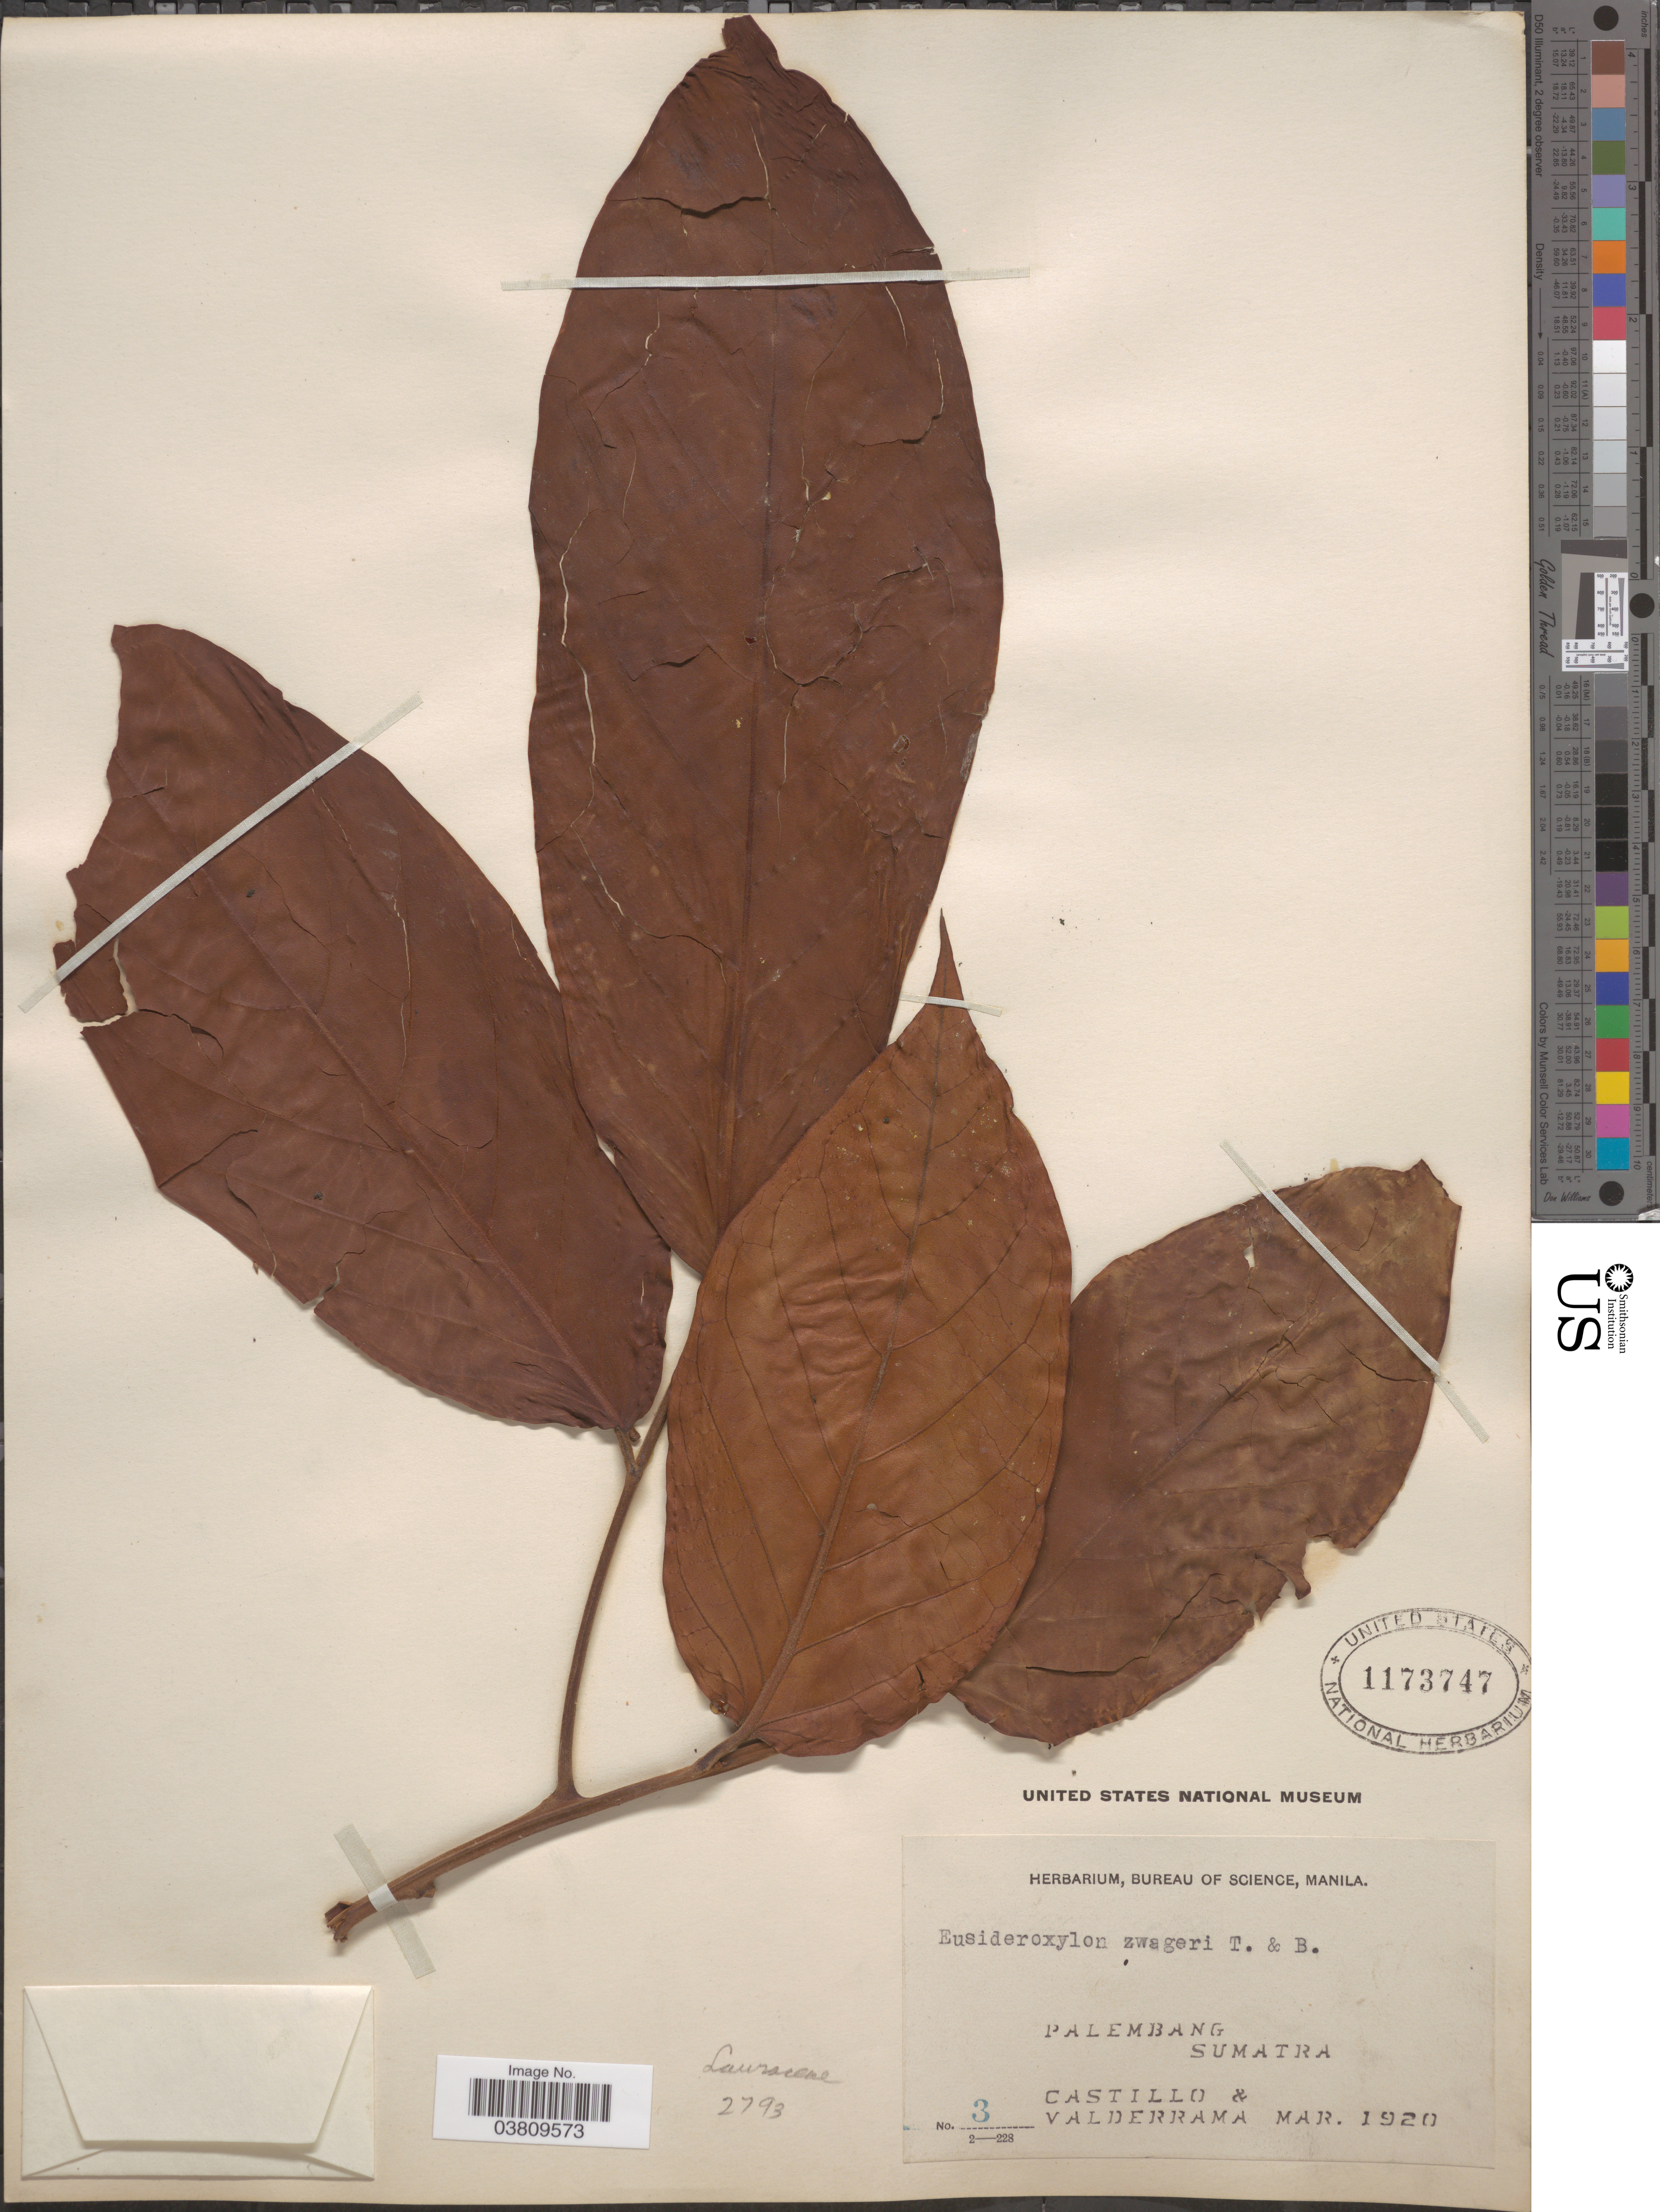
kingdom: Plantae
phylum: Tracheophyta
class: Magnoliopsida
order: Laurales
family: Lauraceae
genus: Eusideroxylon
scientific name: Eusideroxylon zwageri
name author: Teysm. & Binn.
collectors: Castillo, -- & -. Valderrama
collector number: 3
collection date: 1920-03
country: Indonesia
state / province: Sumatra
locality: Palembang.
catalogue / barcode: US 1173747